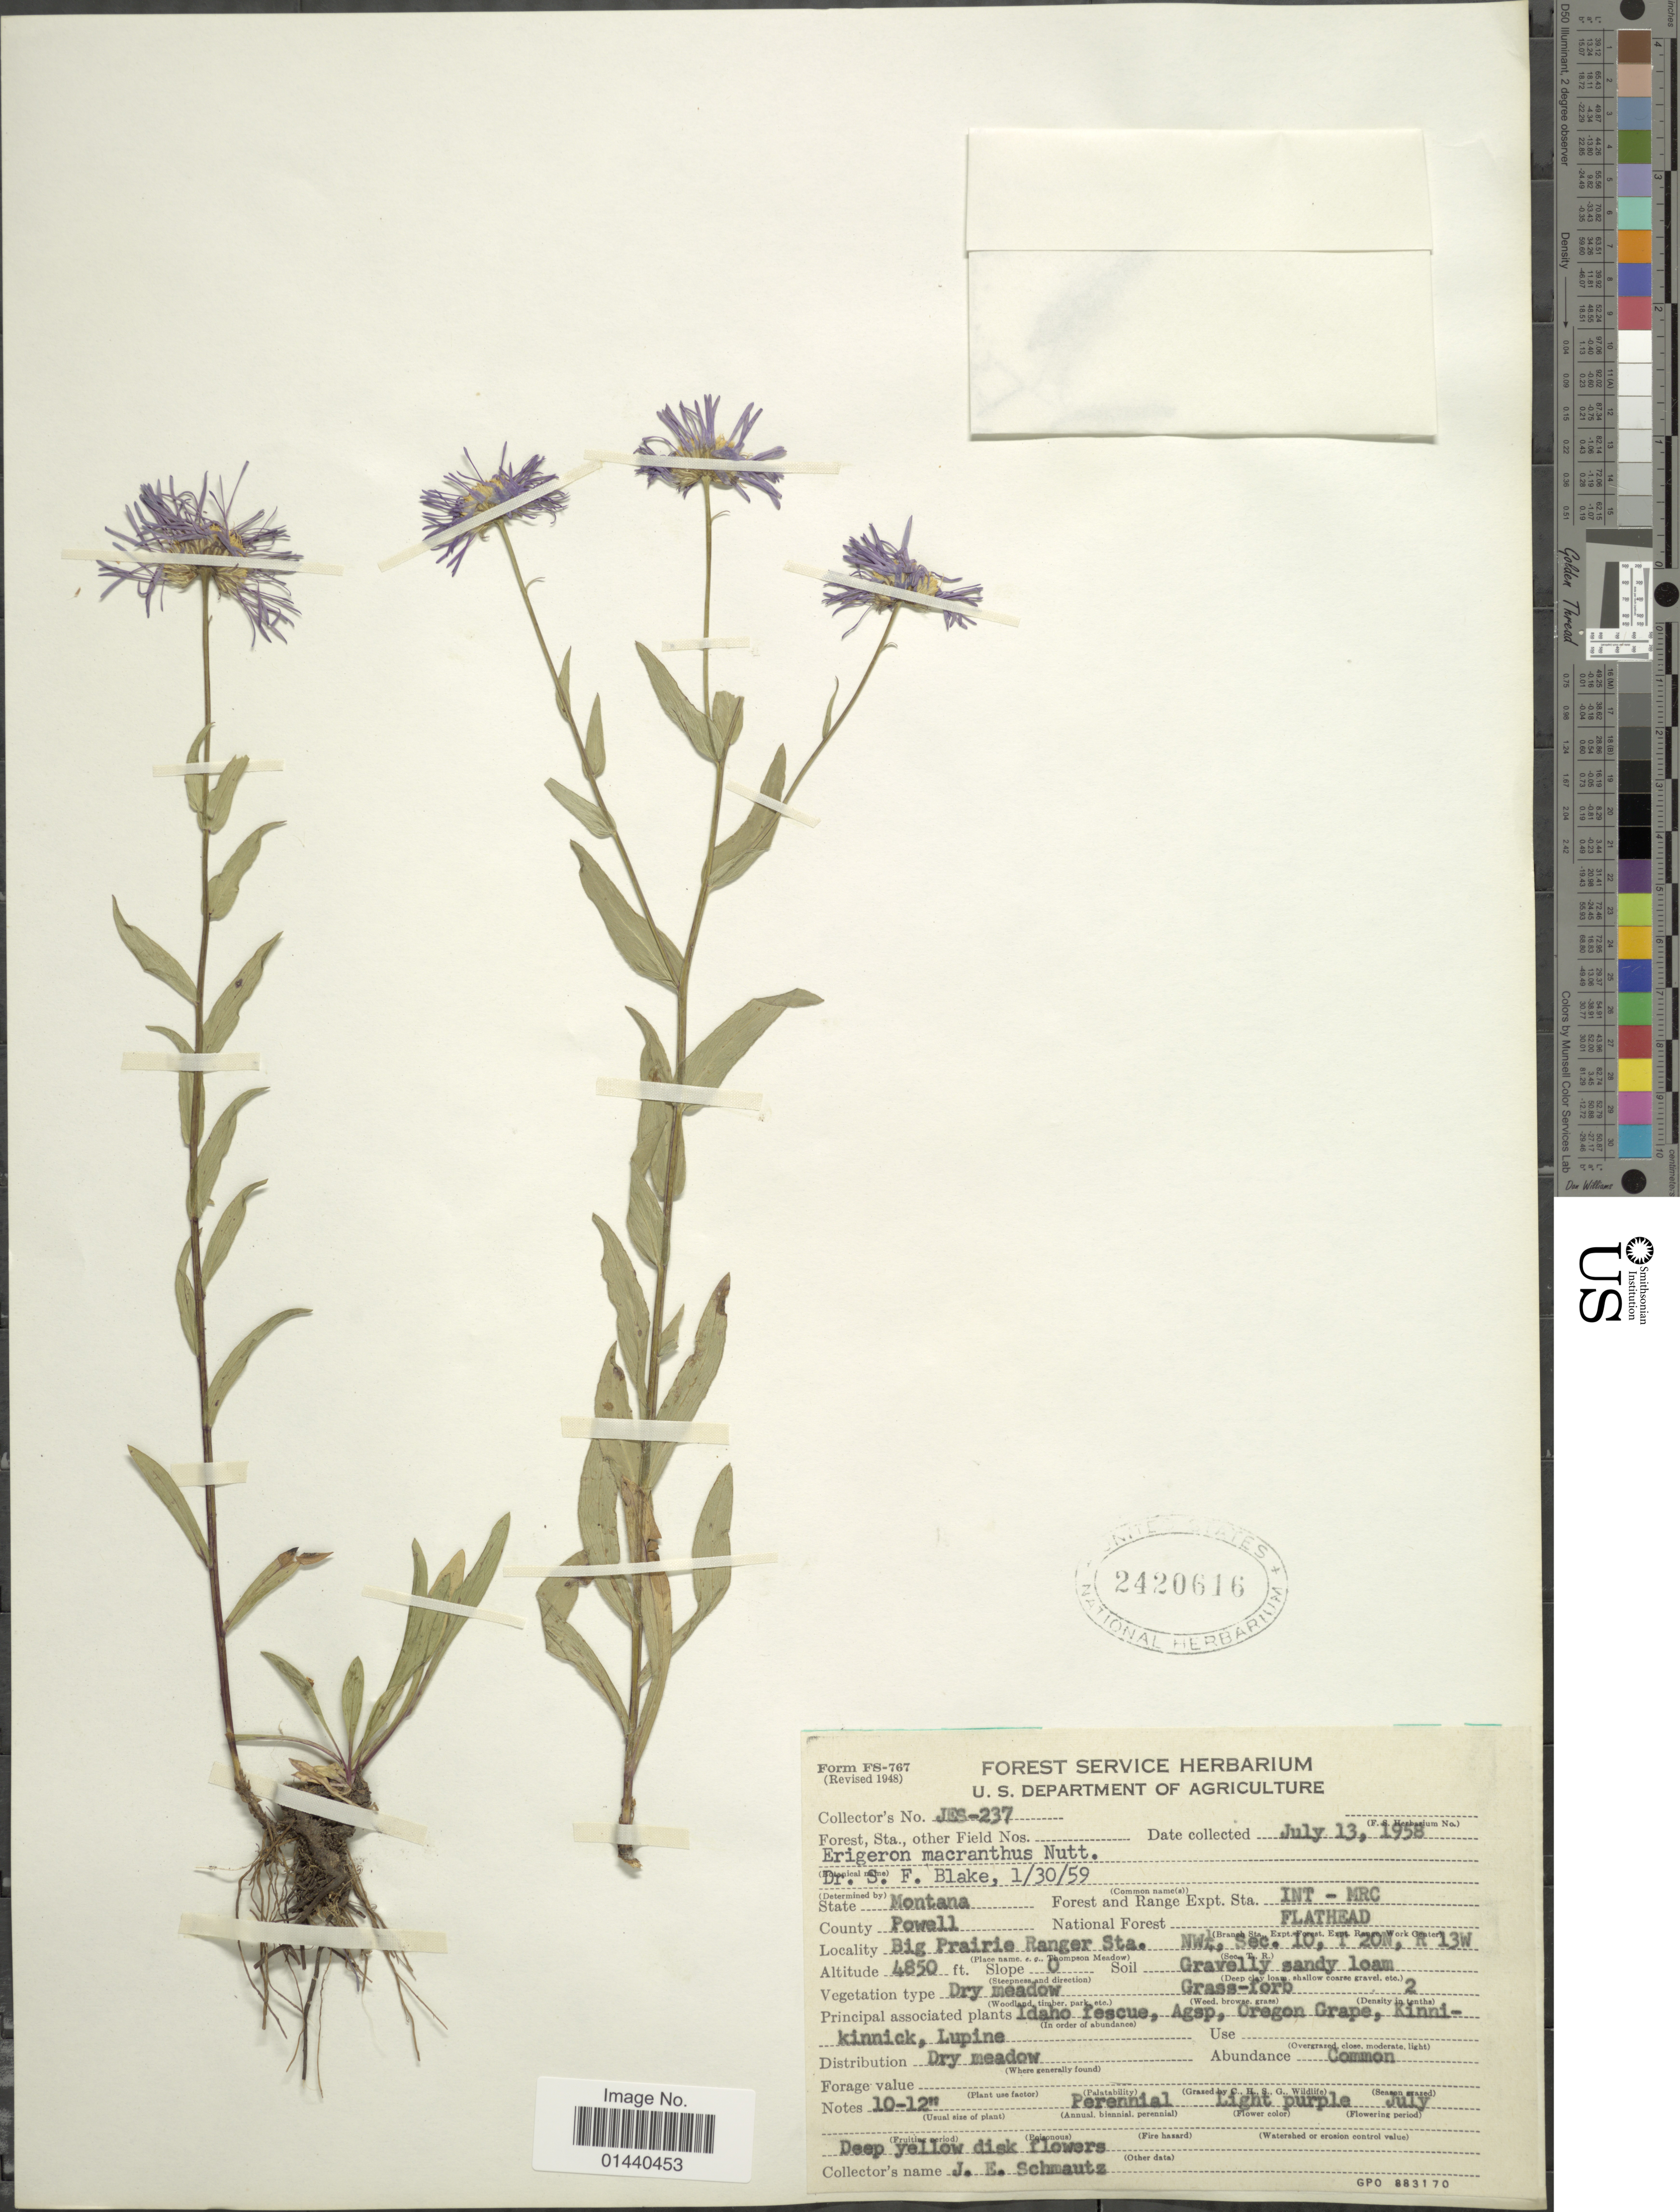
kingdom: Plantae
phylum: Tracheophyta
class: Magnoliopsida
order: Asterales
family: Asteraceae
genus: Erigeron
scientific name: Erigeron speciosus var. macranthus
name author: (Nutt.) Cronq.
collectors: J. Schmautz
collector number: JES-237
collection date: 1958-07-13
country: United States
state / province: Montana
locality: State Montana. County Powell. Big Prairie Ranger Sta. NW¼, Sec. 10, T 20N, R 13W.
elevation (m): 1478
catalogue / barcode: US 2420616